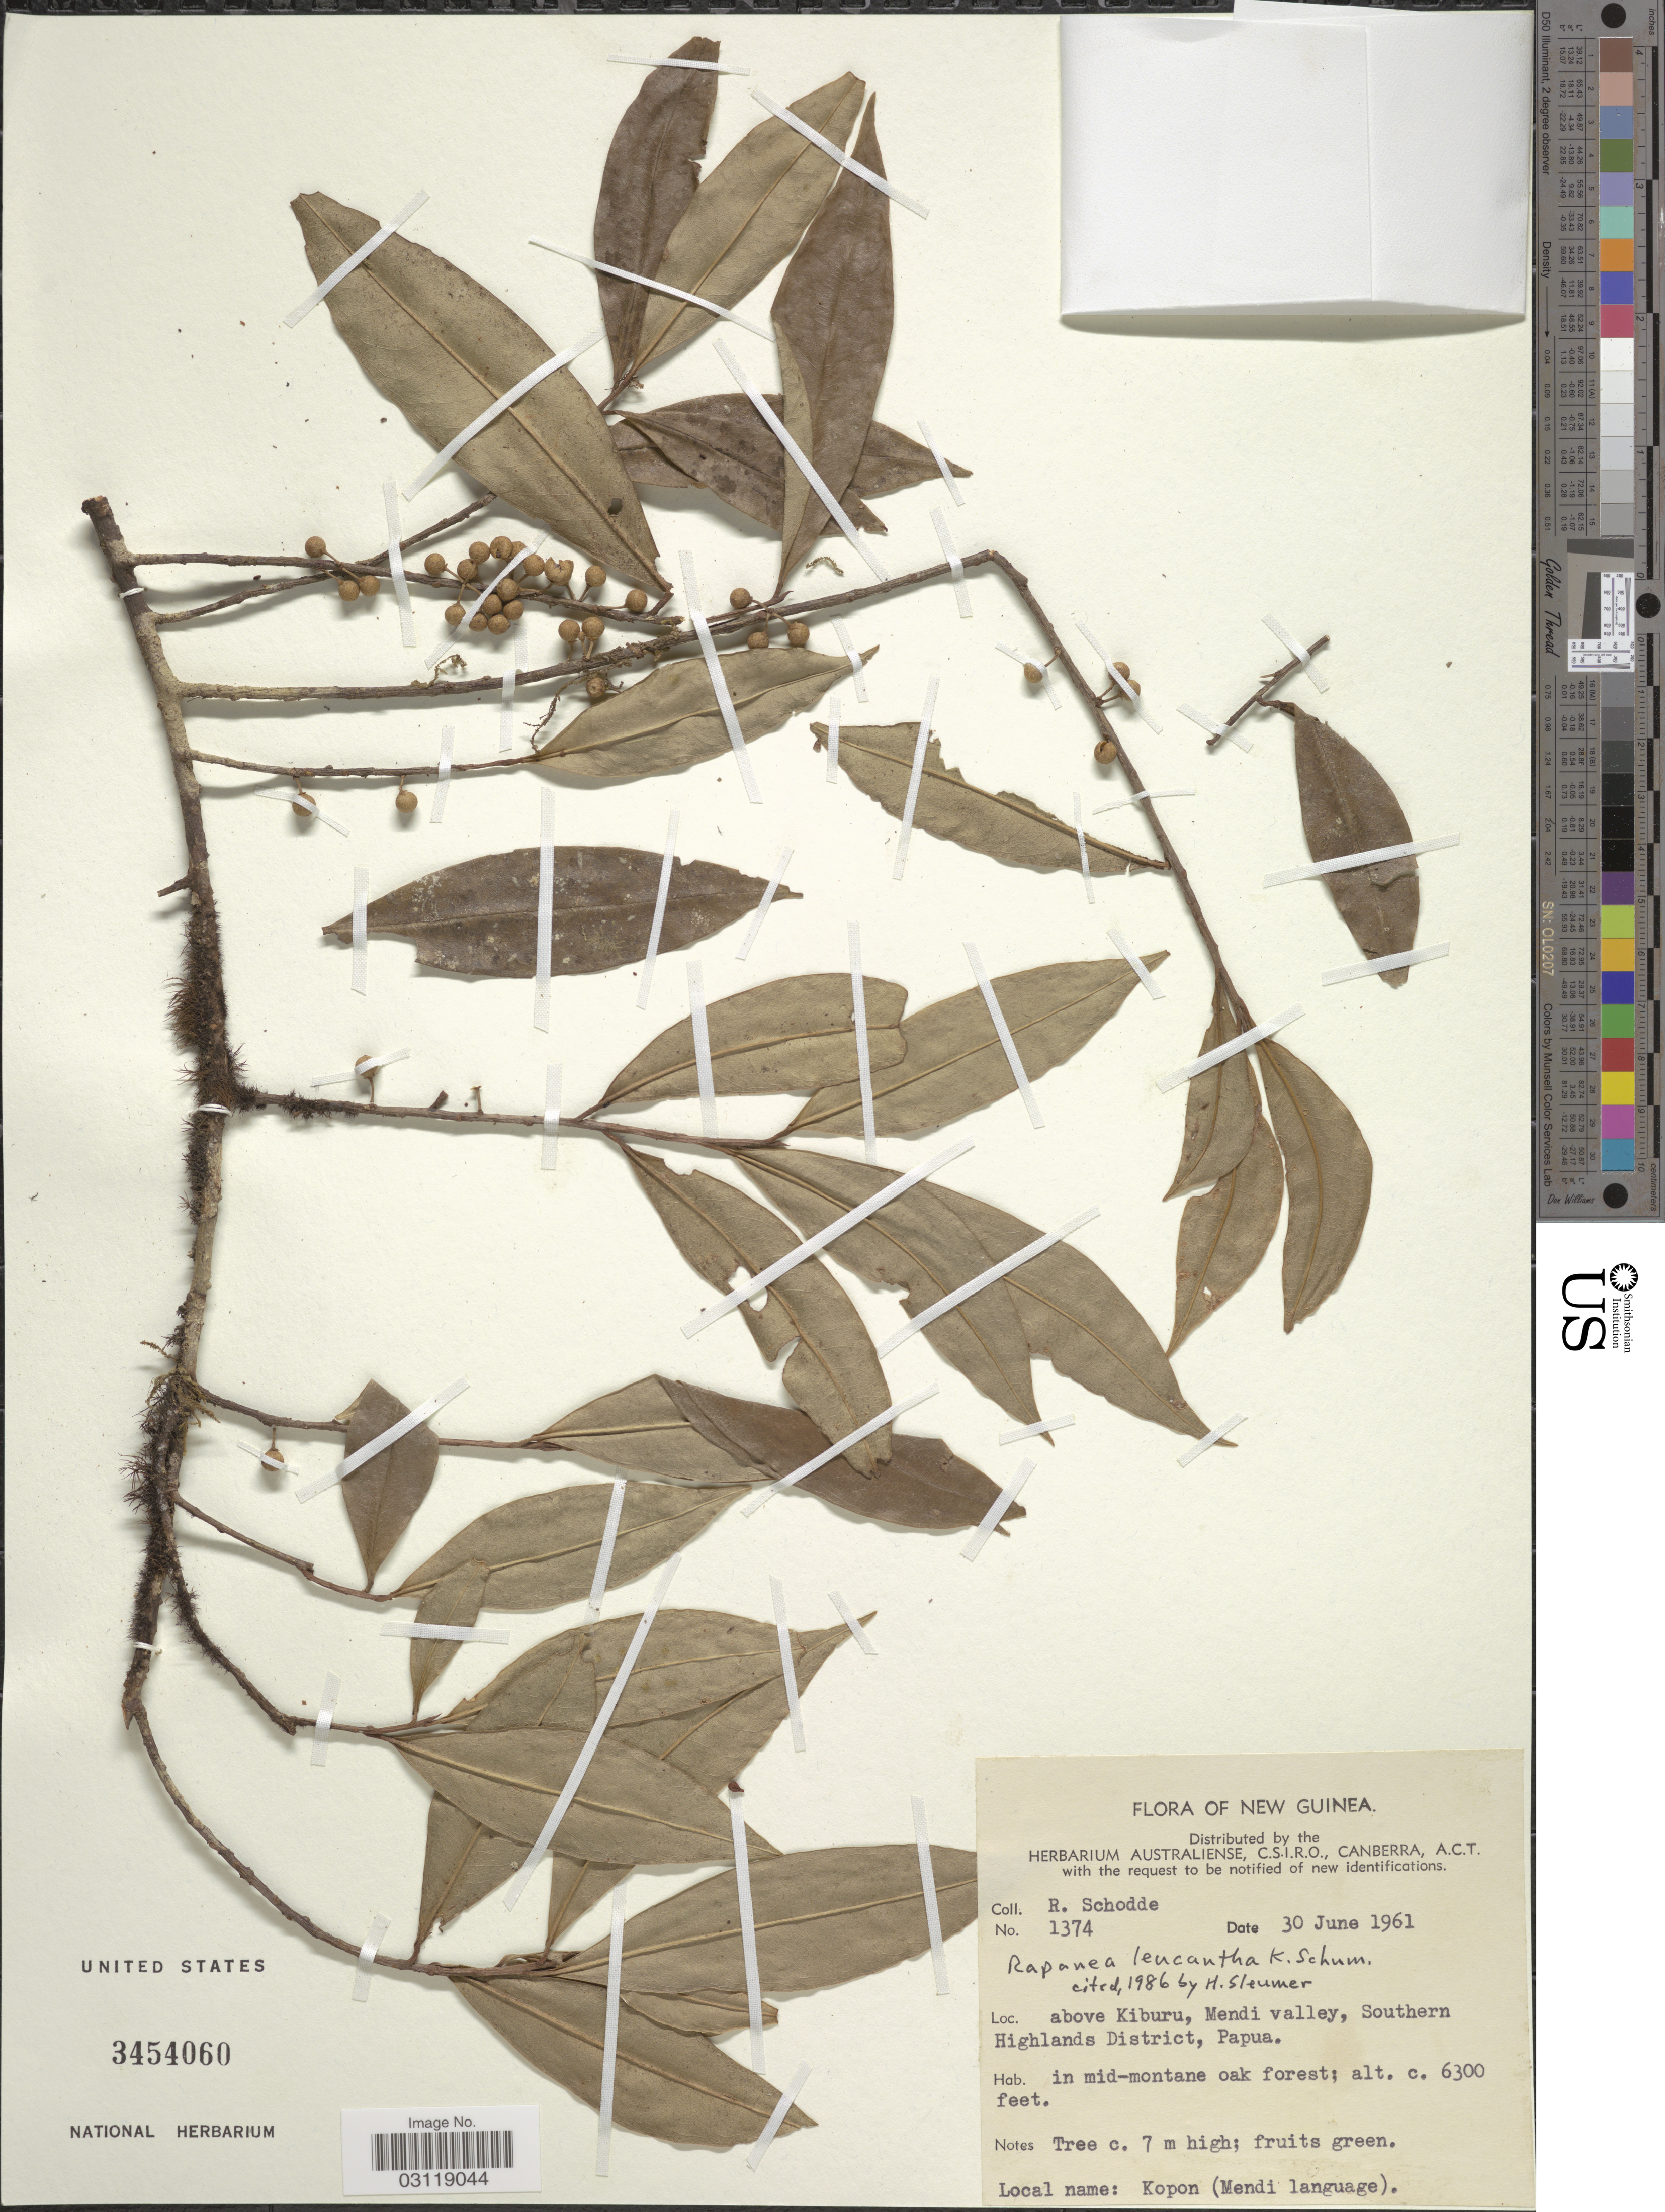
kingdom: Plantae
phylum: Tracheophyta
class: Magnoliopsida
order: Ericales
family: Primulaceae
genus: Rapanea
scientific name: Rapanea leucantha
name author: K. Schum.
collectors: R. Schodde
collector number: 1374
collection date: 1961-06-30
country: Papua New Guinea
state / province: Southern Highlands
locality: New Guinea. Above Kiburu, Mendi valley, Papua.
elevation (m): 1920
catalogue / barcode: US 3454060